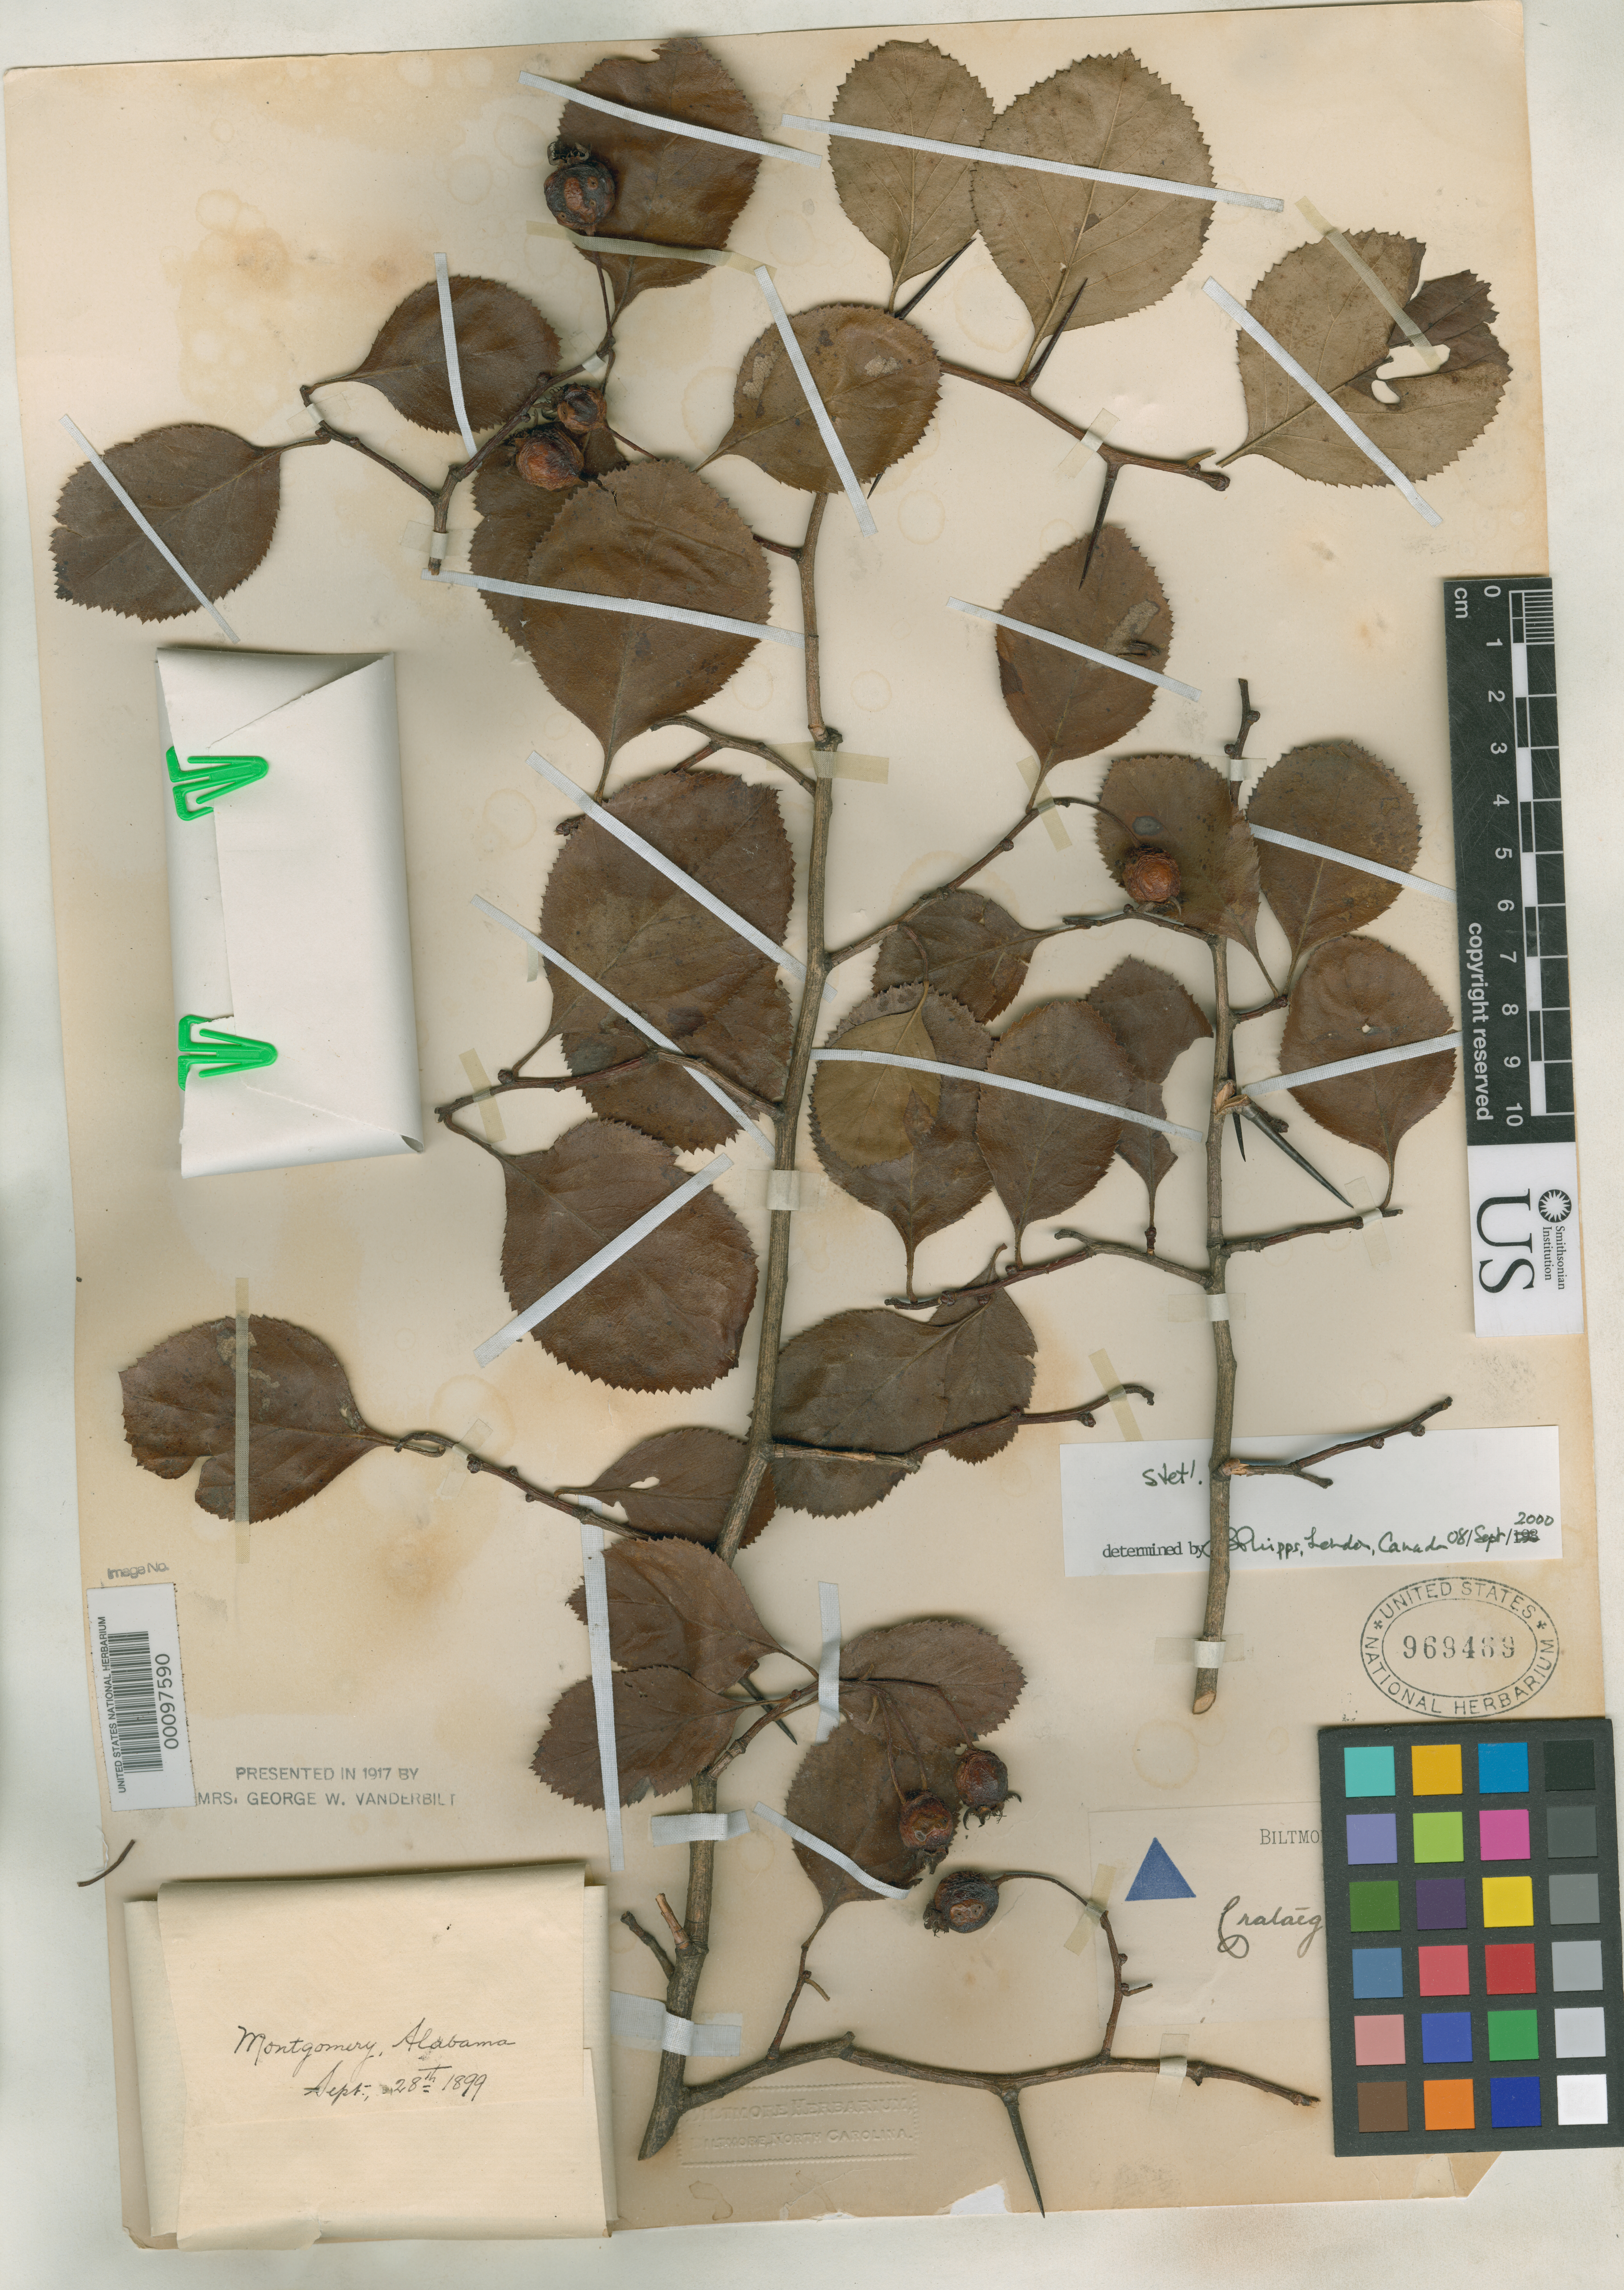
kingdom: Plantae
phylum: Tracheophyta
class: Magnoliopsida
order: Rosales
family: Rosaceae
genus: Crataegus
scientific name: Crataegus ashei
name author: Beadle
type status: Syntype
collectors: ex herb. Biltmore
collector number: B 895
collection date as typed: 28 Sep 1899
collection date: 1899-09-28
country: United States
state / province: Alabama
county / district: Montgomery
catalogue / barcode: US 969469